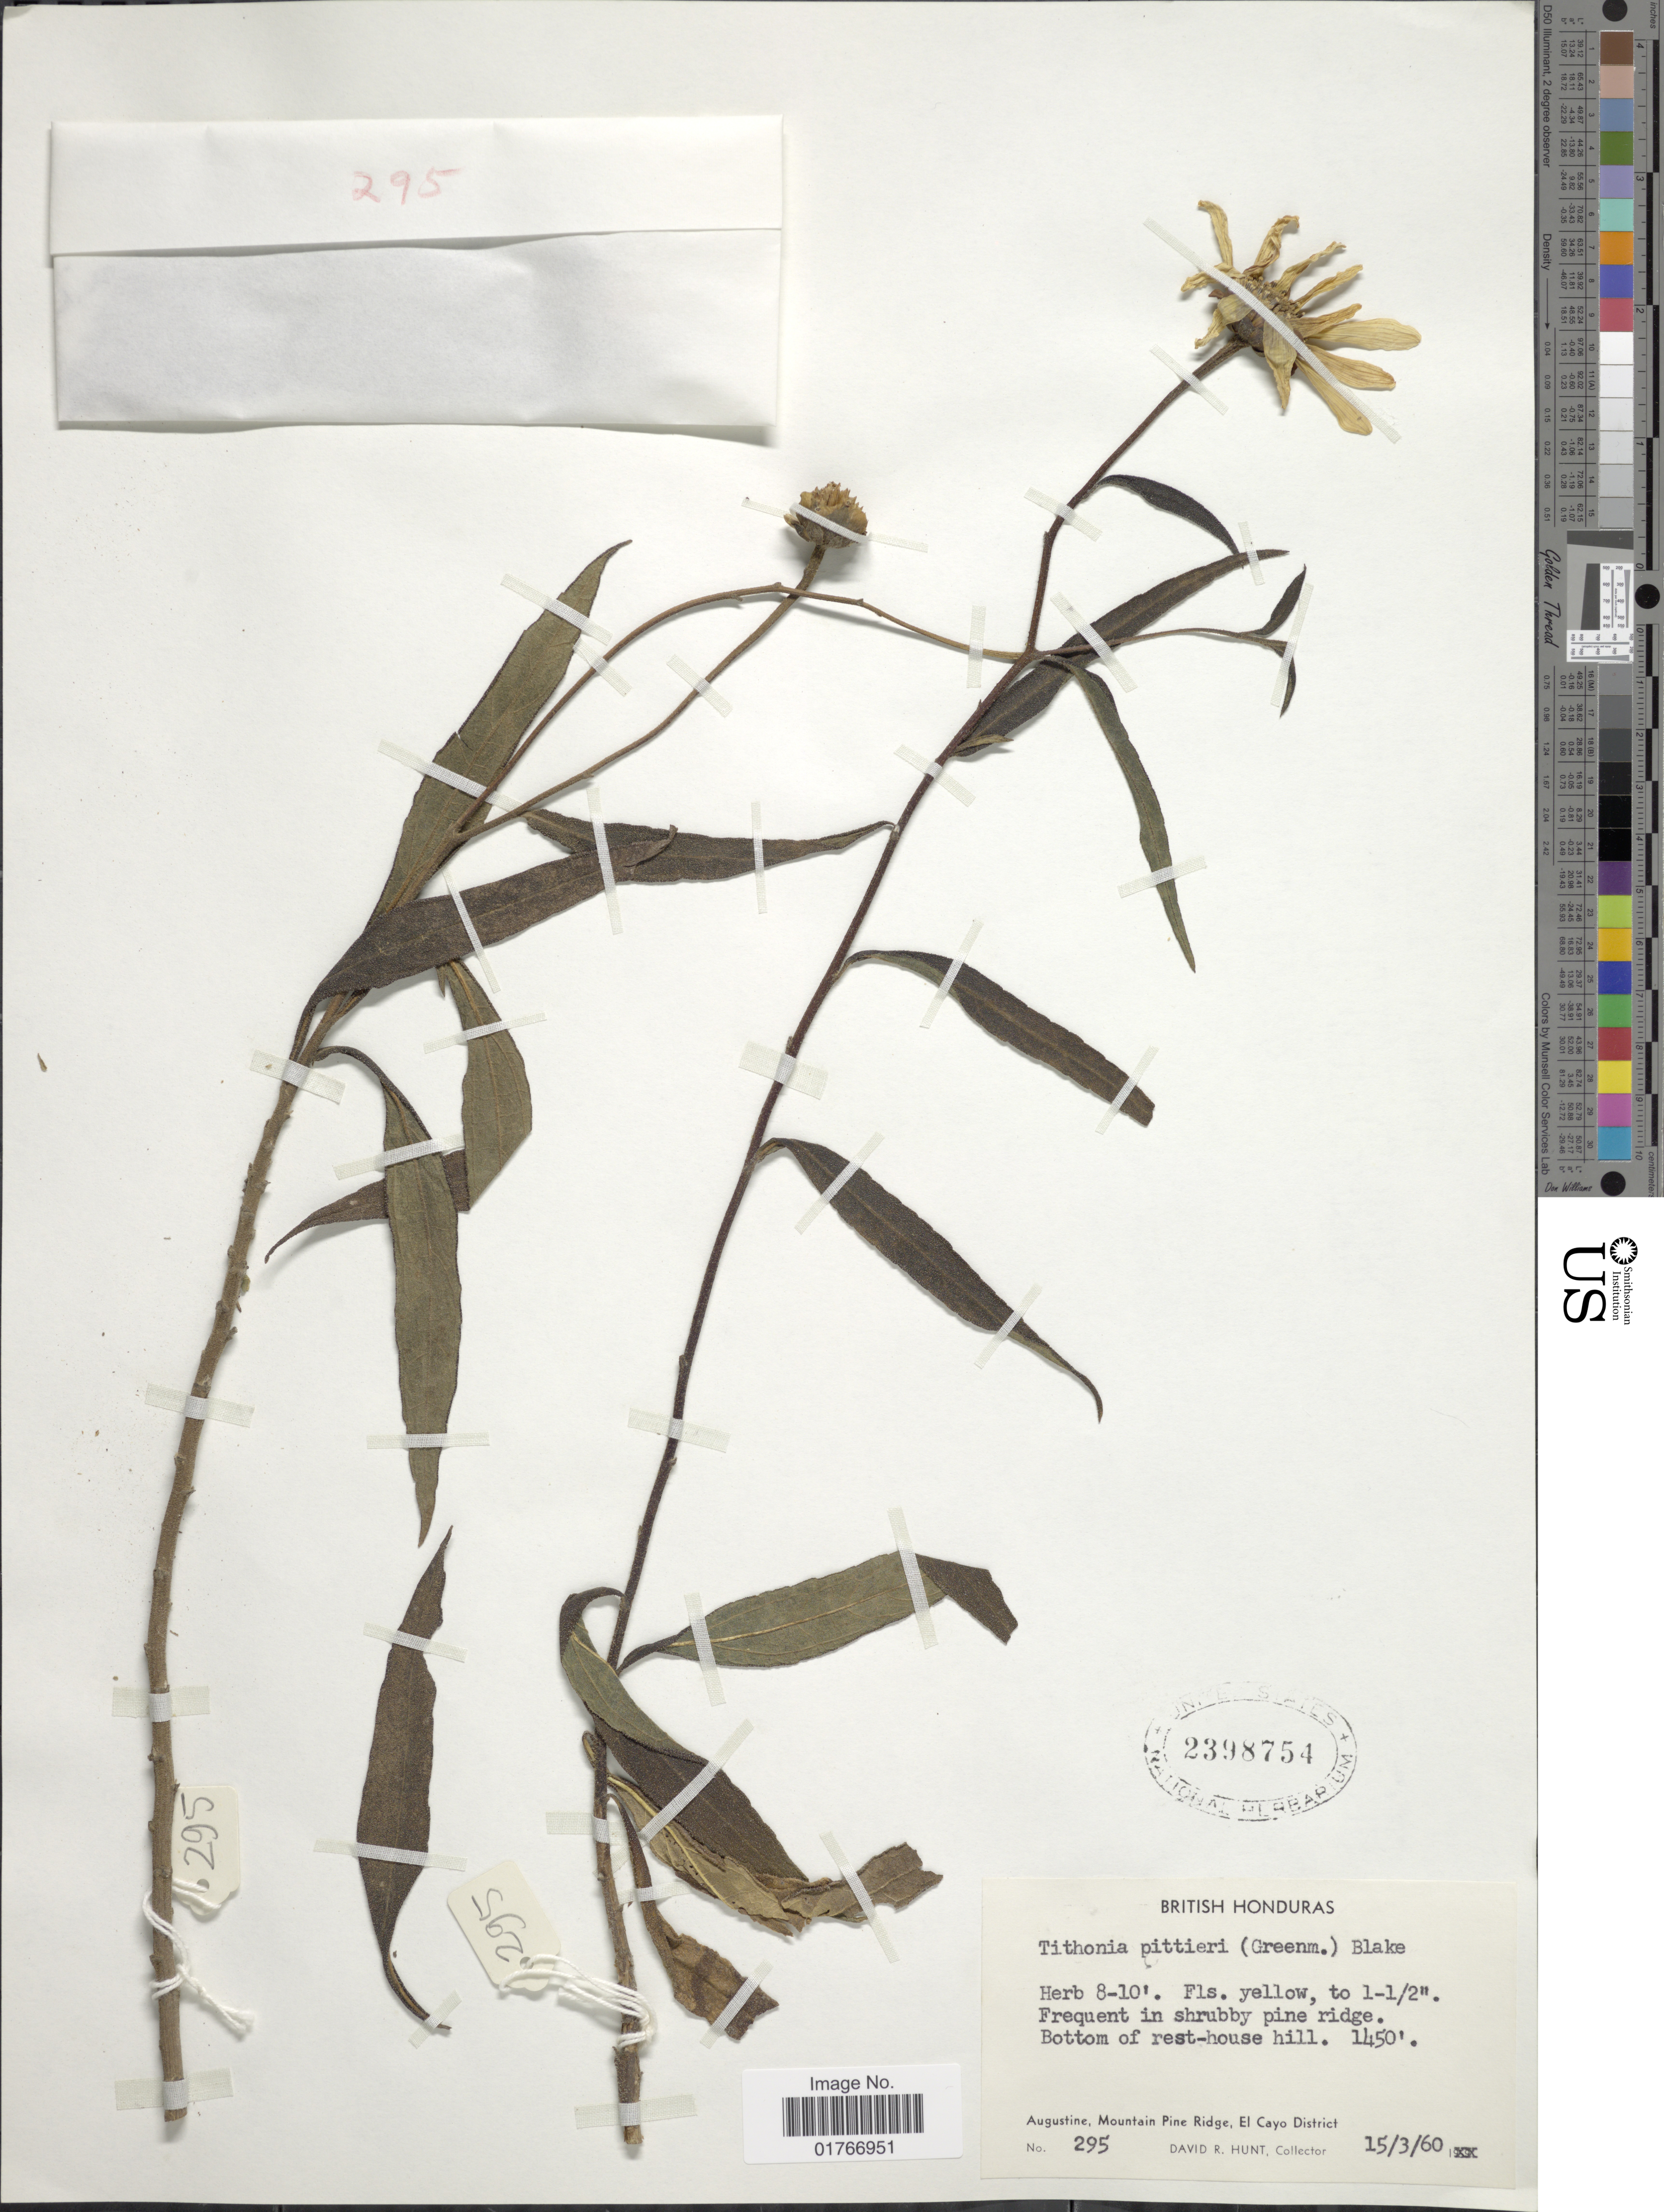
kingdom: Plantae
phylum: Tracheophyta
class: Magnoliopsida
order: Asterales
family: Asteraceae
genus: Tithonia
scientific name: Tithonia pittieri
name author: (Greenm.) Blake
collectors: D. R. Hunt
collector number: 295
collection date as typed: Transcribed d/m/y: 15/3/60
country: Belize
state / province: Cayo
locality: Bottom of rest-house hill, Augustine, Mountain Pine Ridge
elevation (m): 442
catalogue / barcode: US 2398754